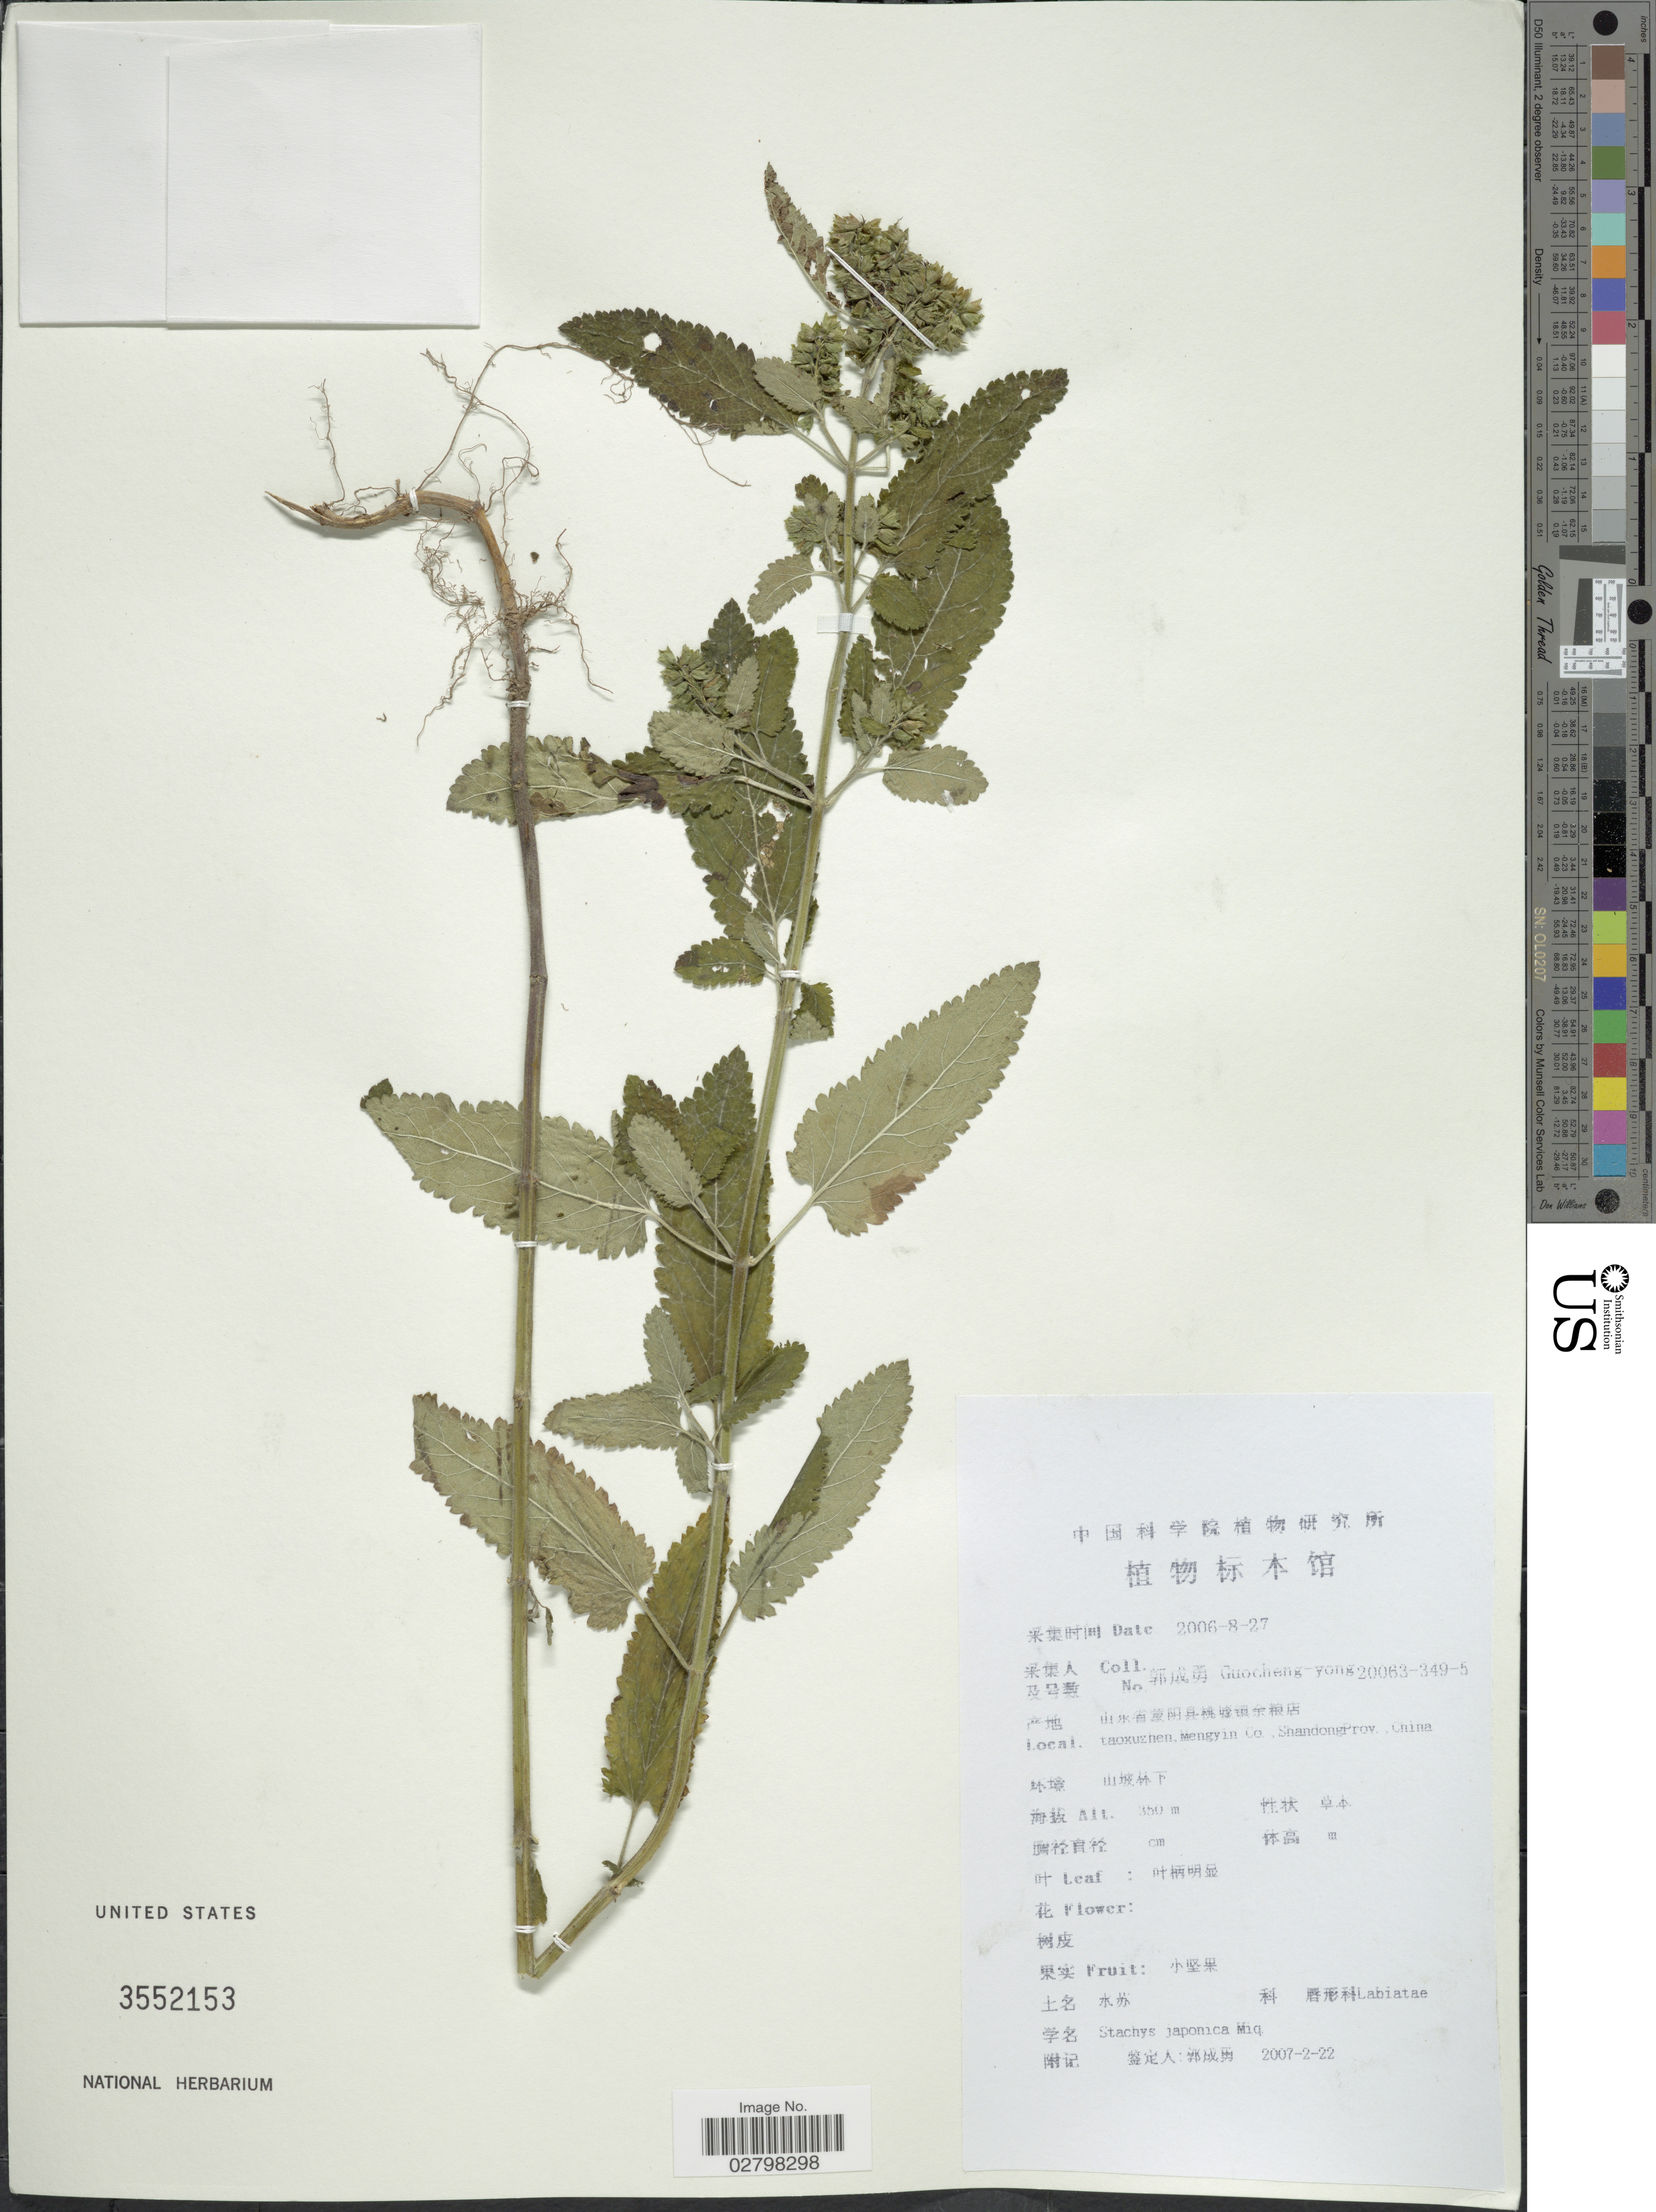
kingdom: Plantae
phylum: Tracheophyta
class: Magnoliopsida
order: Lamiales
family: Lamiaceae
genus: Stachys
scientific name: Stachys japonica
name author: Miq.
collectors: Guo cheng-yong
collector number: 20063-349-5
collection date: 2006-08-27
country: China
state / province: Shandong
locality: Taoxuzhen, Mengyin Co.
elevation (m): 350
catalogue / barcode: US 3552153